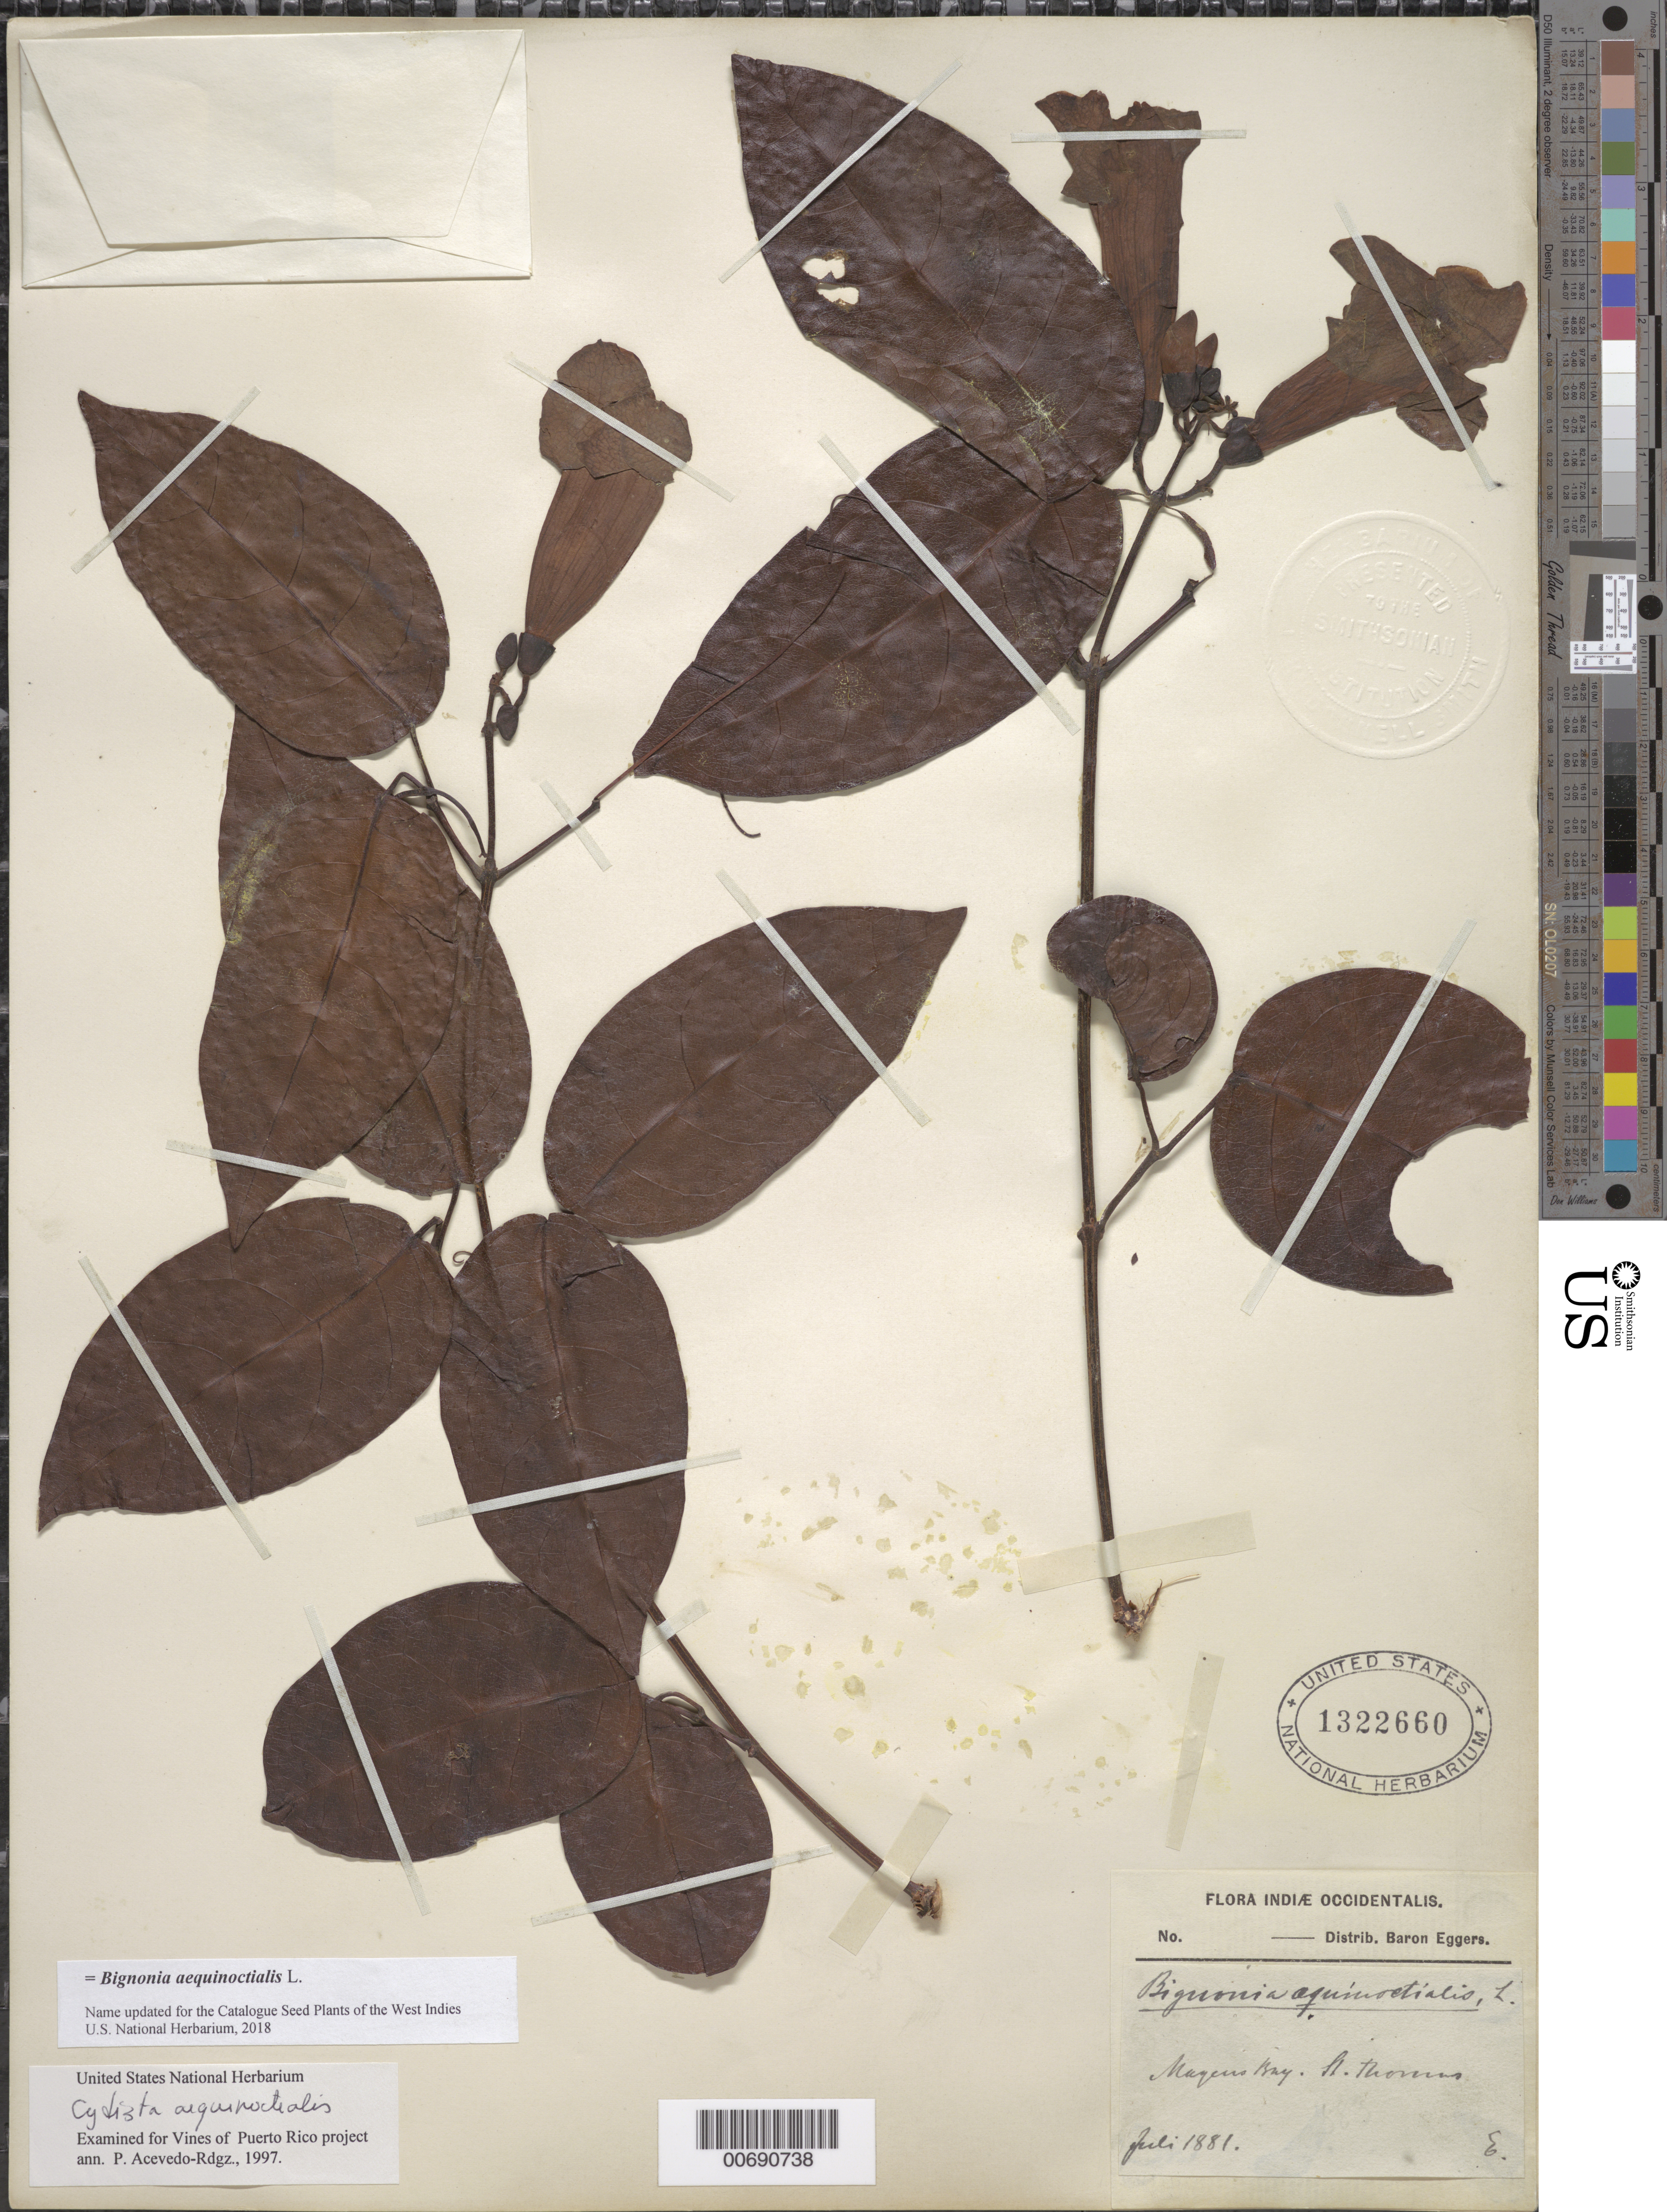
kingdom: Plantae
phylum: Tracheophyta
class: Magnoliopsida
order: Lamiales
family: Bignoniaceae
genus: Bignonia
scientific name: Bignonia aequinoctialis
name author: L.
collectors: H. F. A. von Eggers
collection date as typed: Jul 1881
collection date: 1881-07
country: U.S. Virgin Islands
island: St. Thomas Island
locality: Magens Bay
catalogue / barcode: US 1322660